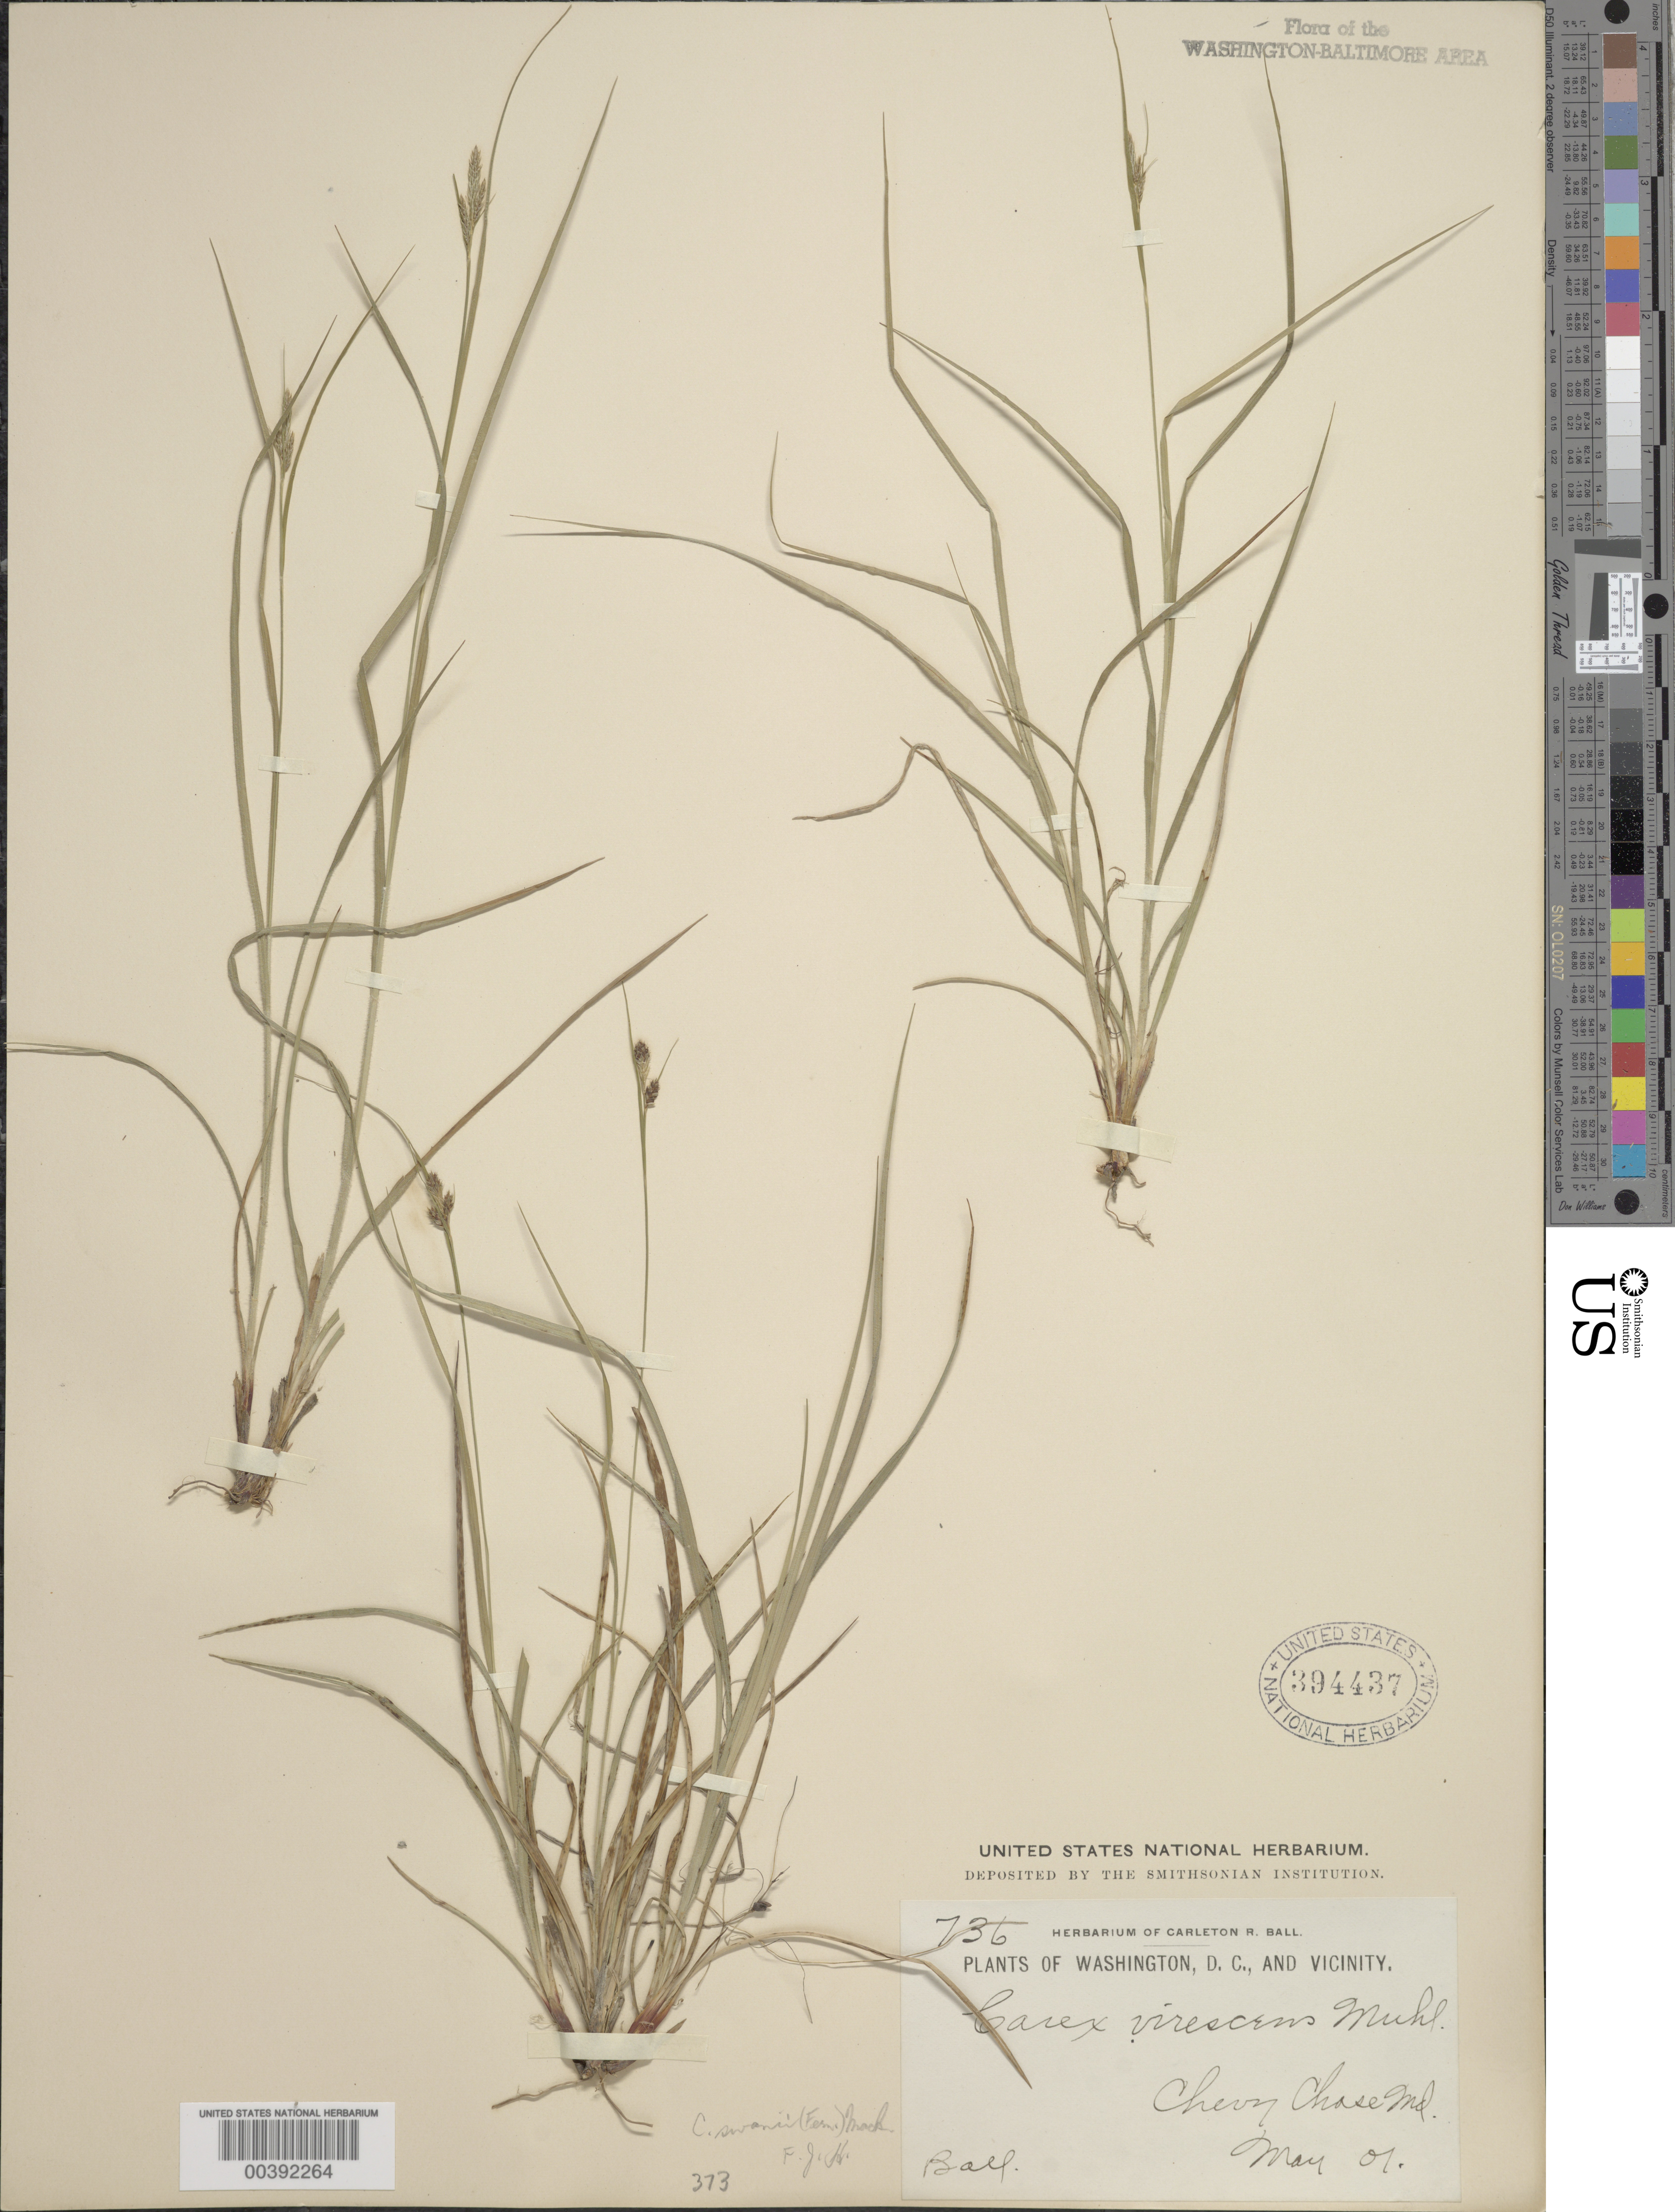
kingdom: Plantae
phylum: Tracheophyta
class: Liliopsida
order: Poales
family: Cyperaceae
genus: Carex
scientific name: Carex virescens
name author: Muhl. ex Willd.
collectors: C. R. Ball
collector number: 736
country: United States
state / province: Maryland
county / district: Montgomery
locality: Chevy Chase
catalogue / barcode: US 394437